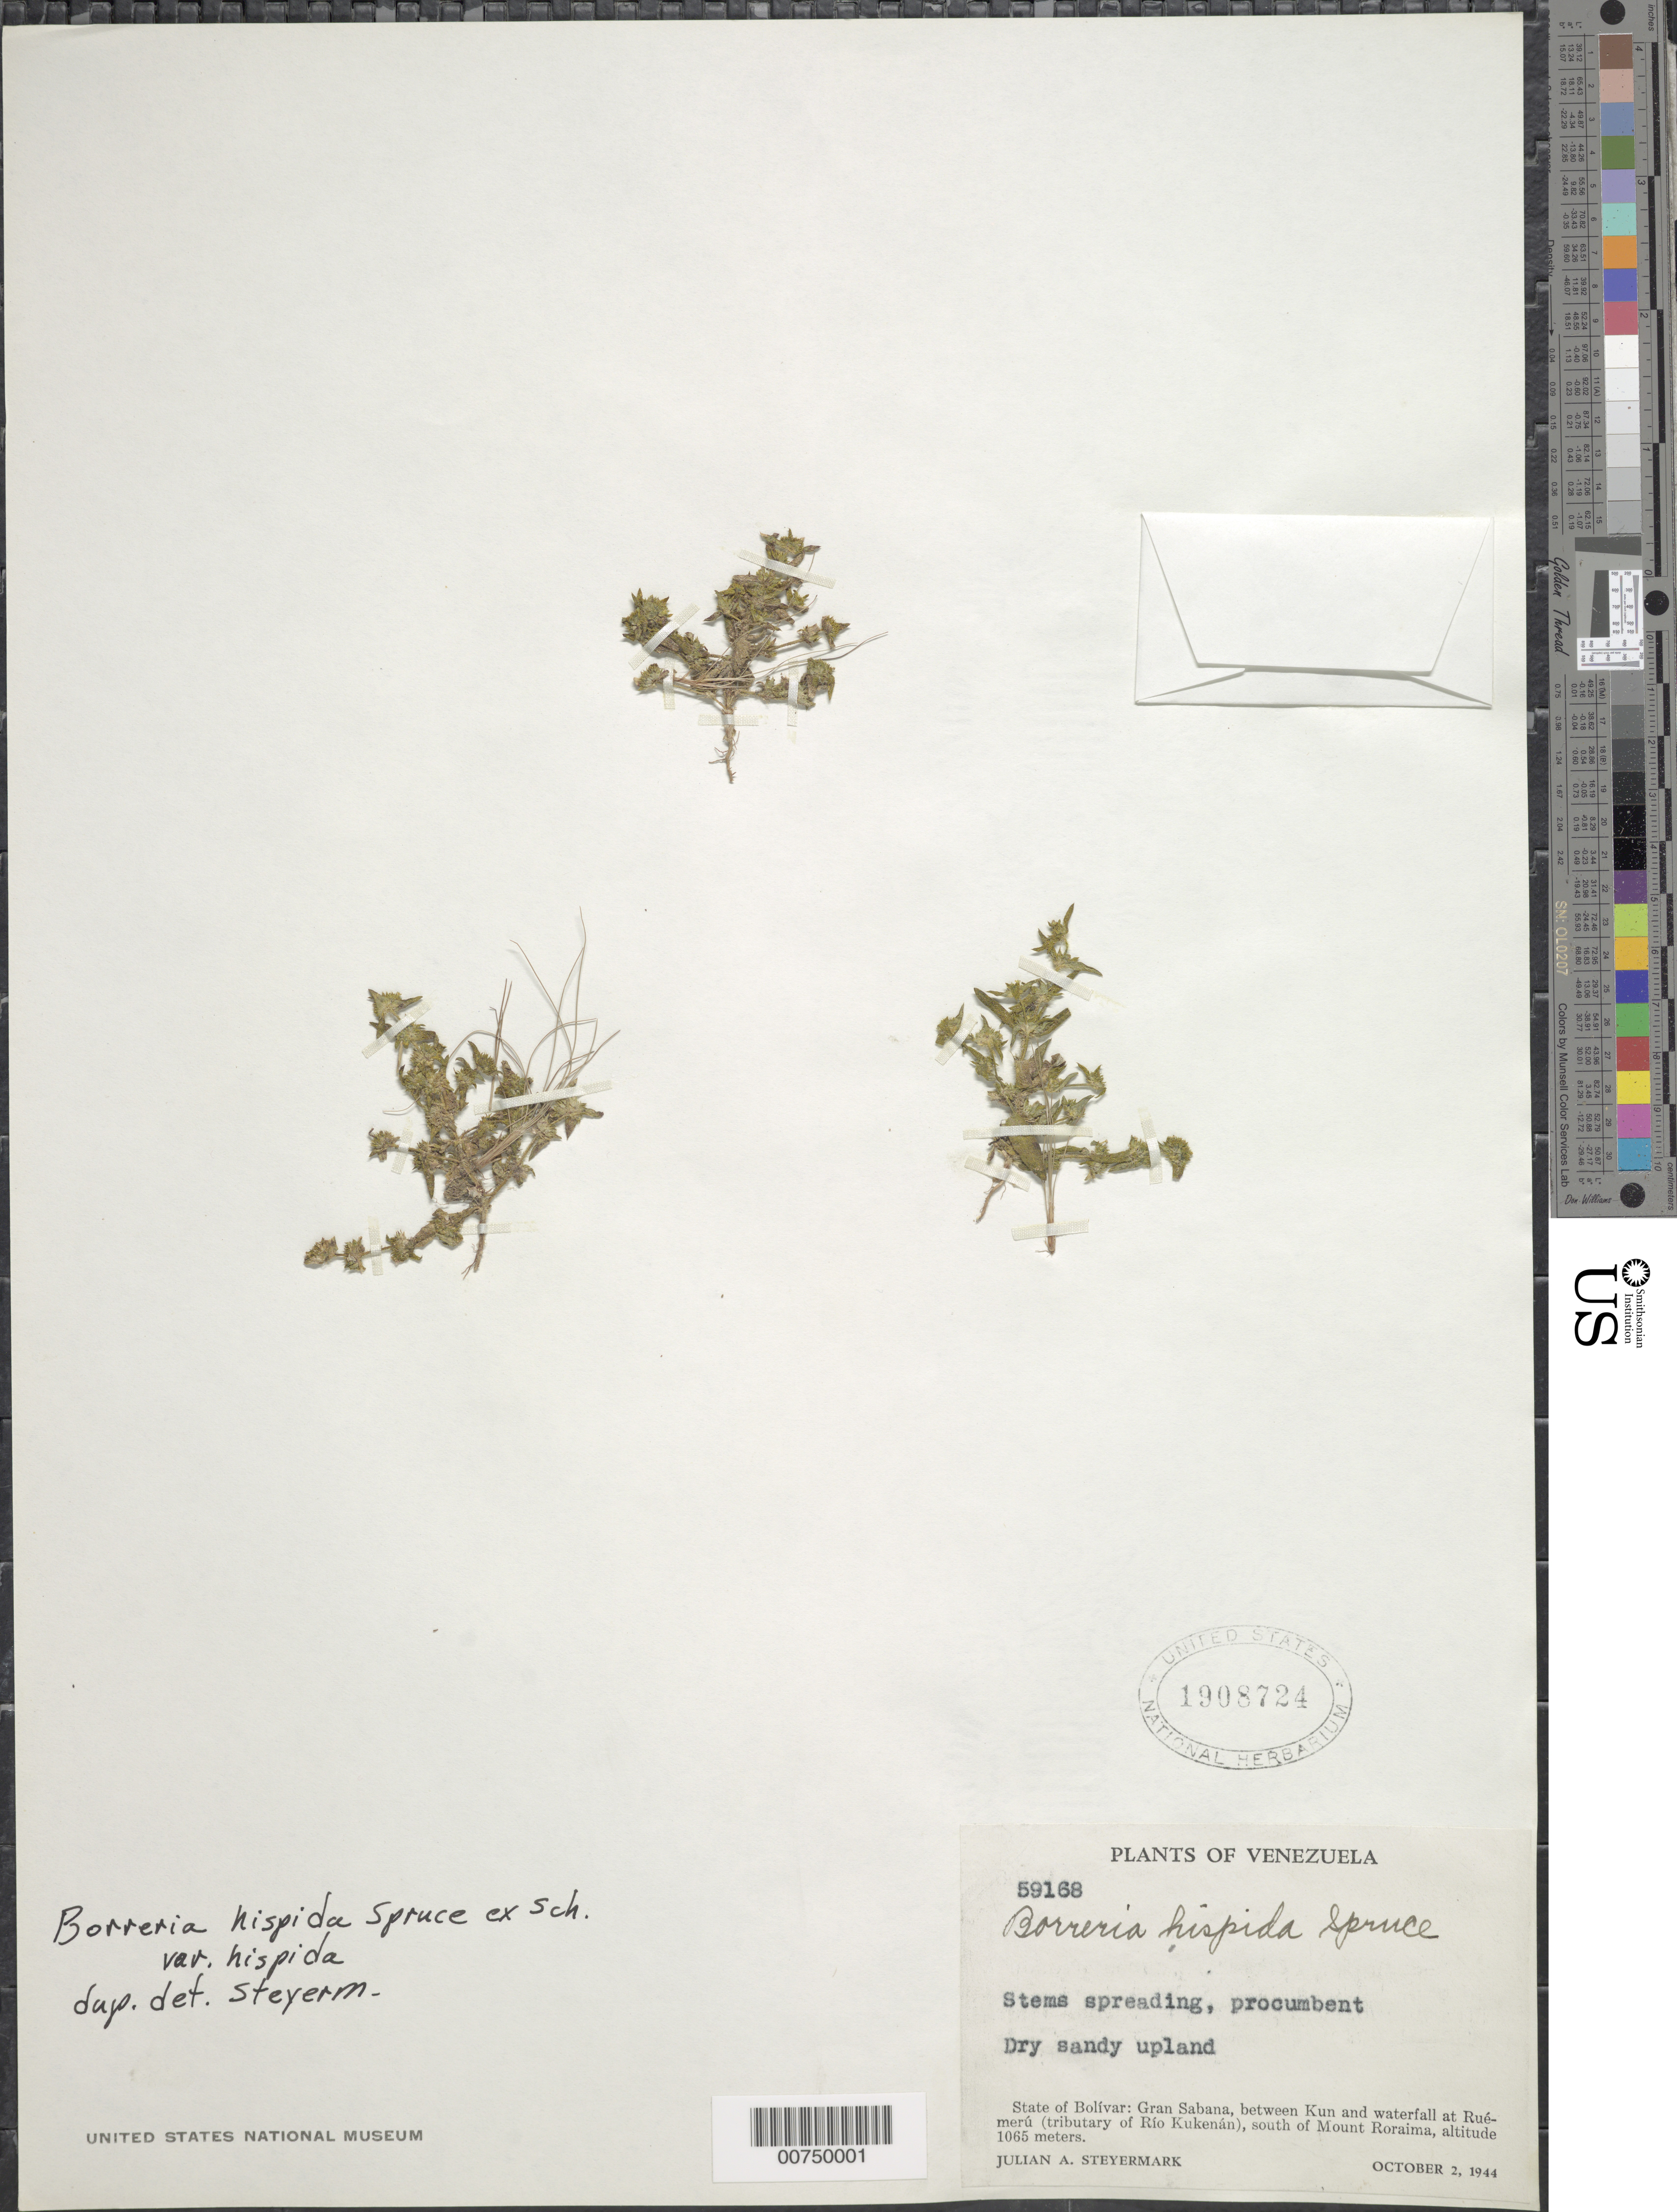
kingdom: Plantae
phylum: Tracheophyta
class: Magnoliopsida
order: Gentianales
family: Rubiaceae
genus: Borreria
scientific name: Borreria hispida var. hispida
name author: Spruce ex K. Schum.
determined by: Steyermark, Julian A., (VEN)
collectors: J. Steyermark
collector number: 59168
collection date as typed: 2-Oct-44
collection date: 1944-10-02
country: Venezuela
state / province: Bolívar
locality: Gran Sabana, between Kun and waterfall at Rué-merú (trib. Río Kukenán), south of Mt. Roraima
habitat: Dry sandy upland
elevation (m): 1065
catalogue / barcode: US 1908724